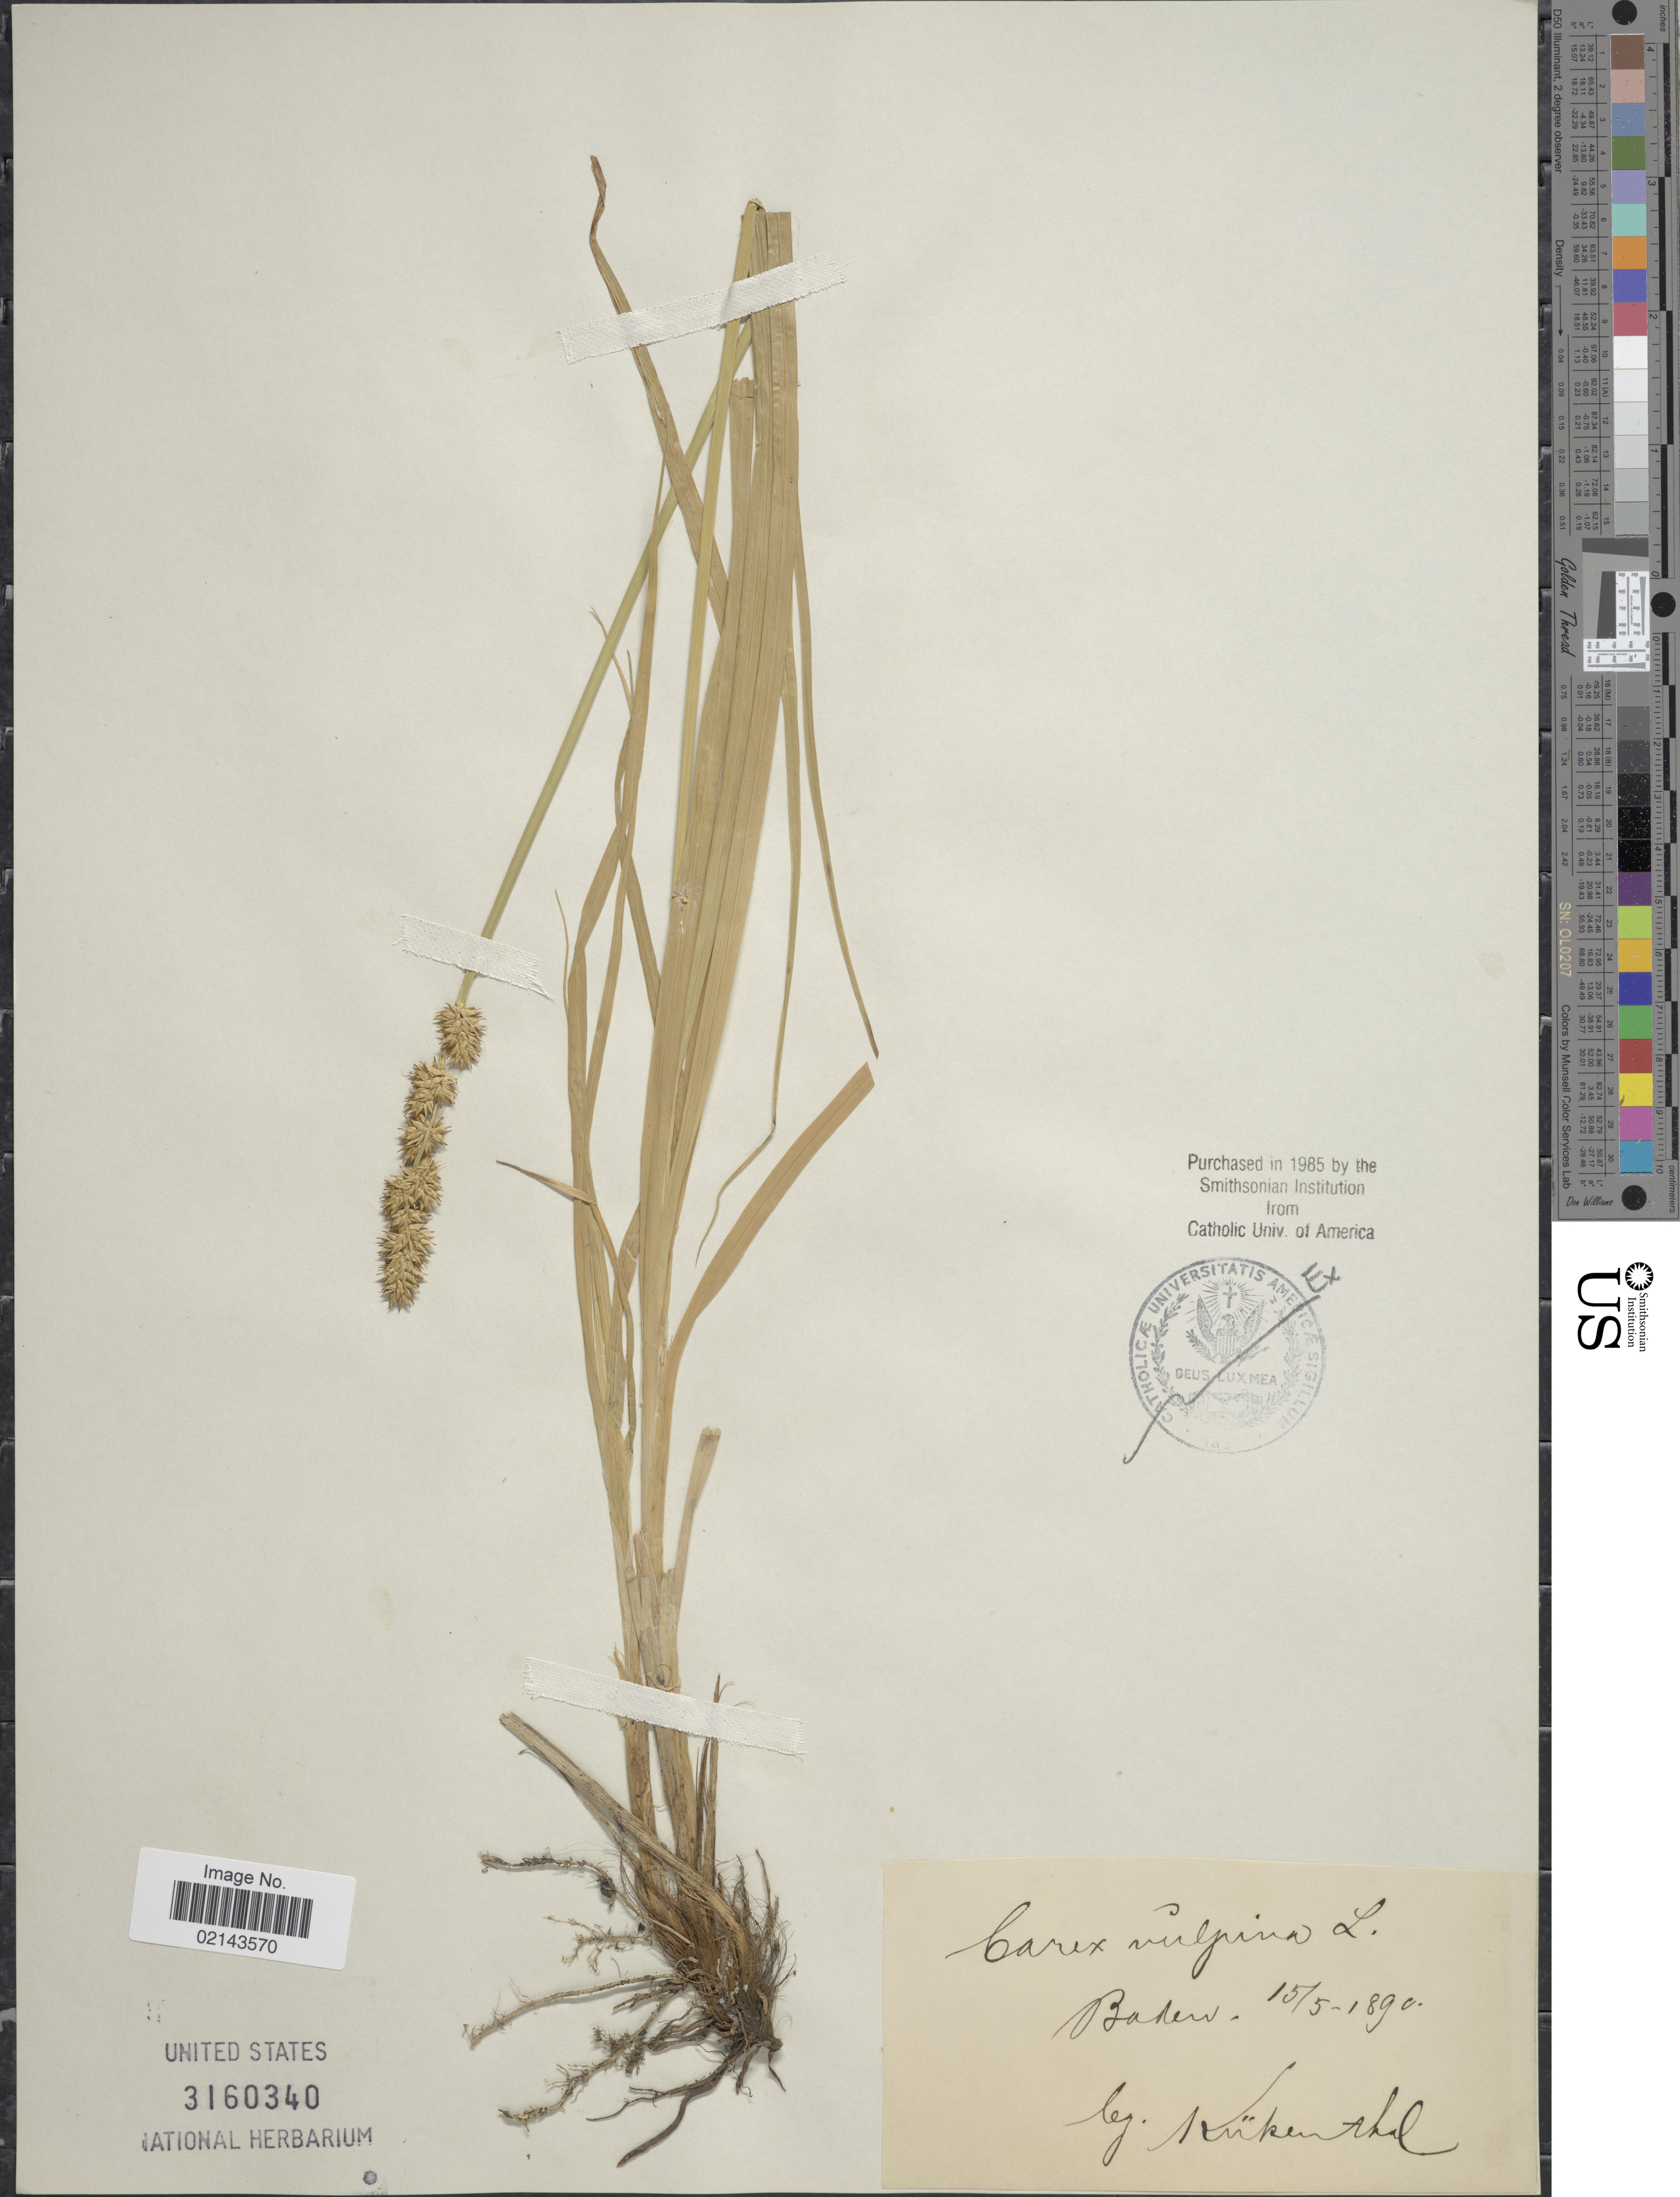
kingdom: Plantae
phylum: Tracheophyta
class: Liliopsida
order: Poales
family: Cyperaceae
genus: Carex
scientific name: Carex vulpina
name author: L.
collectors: G. Kükenthal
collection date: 1890-05-15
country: Germany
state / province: Baden-Württemberg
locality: Baden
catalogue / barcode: US 3160340